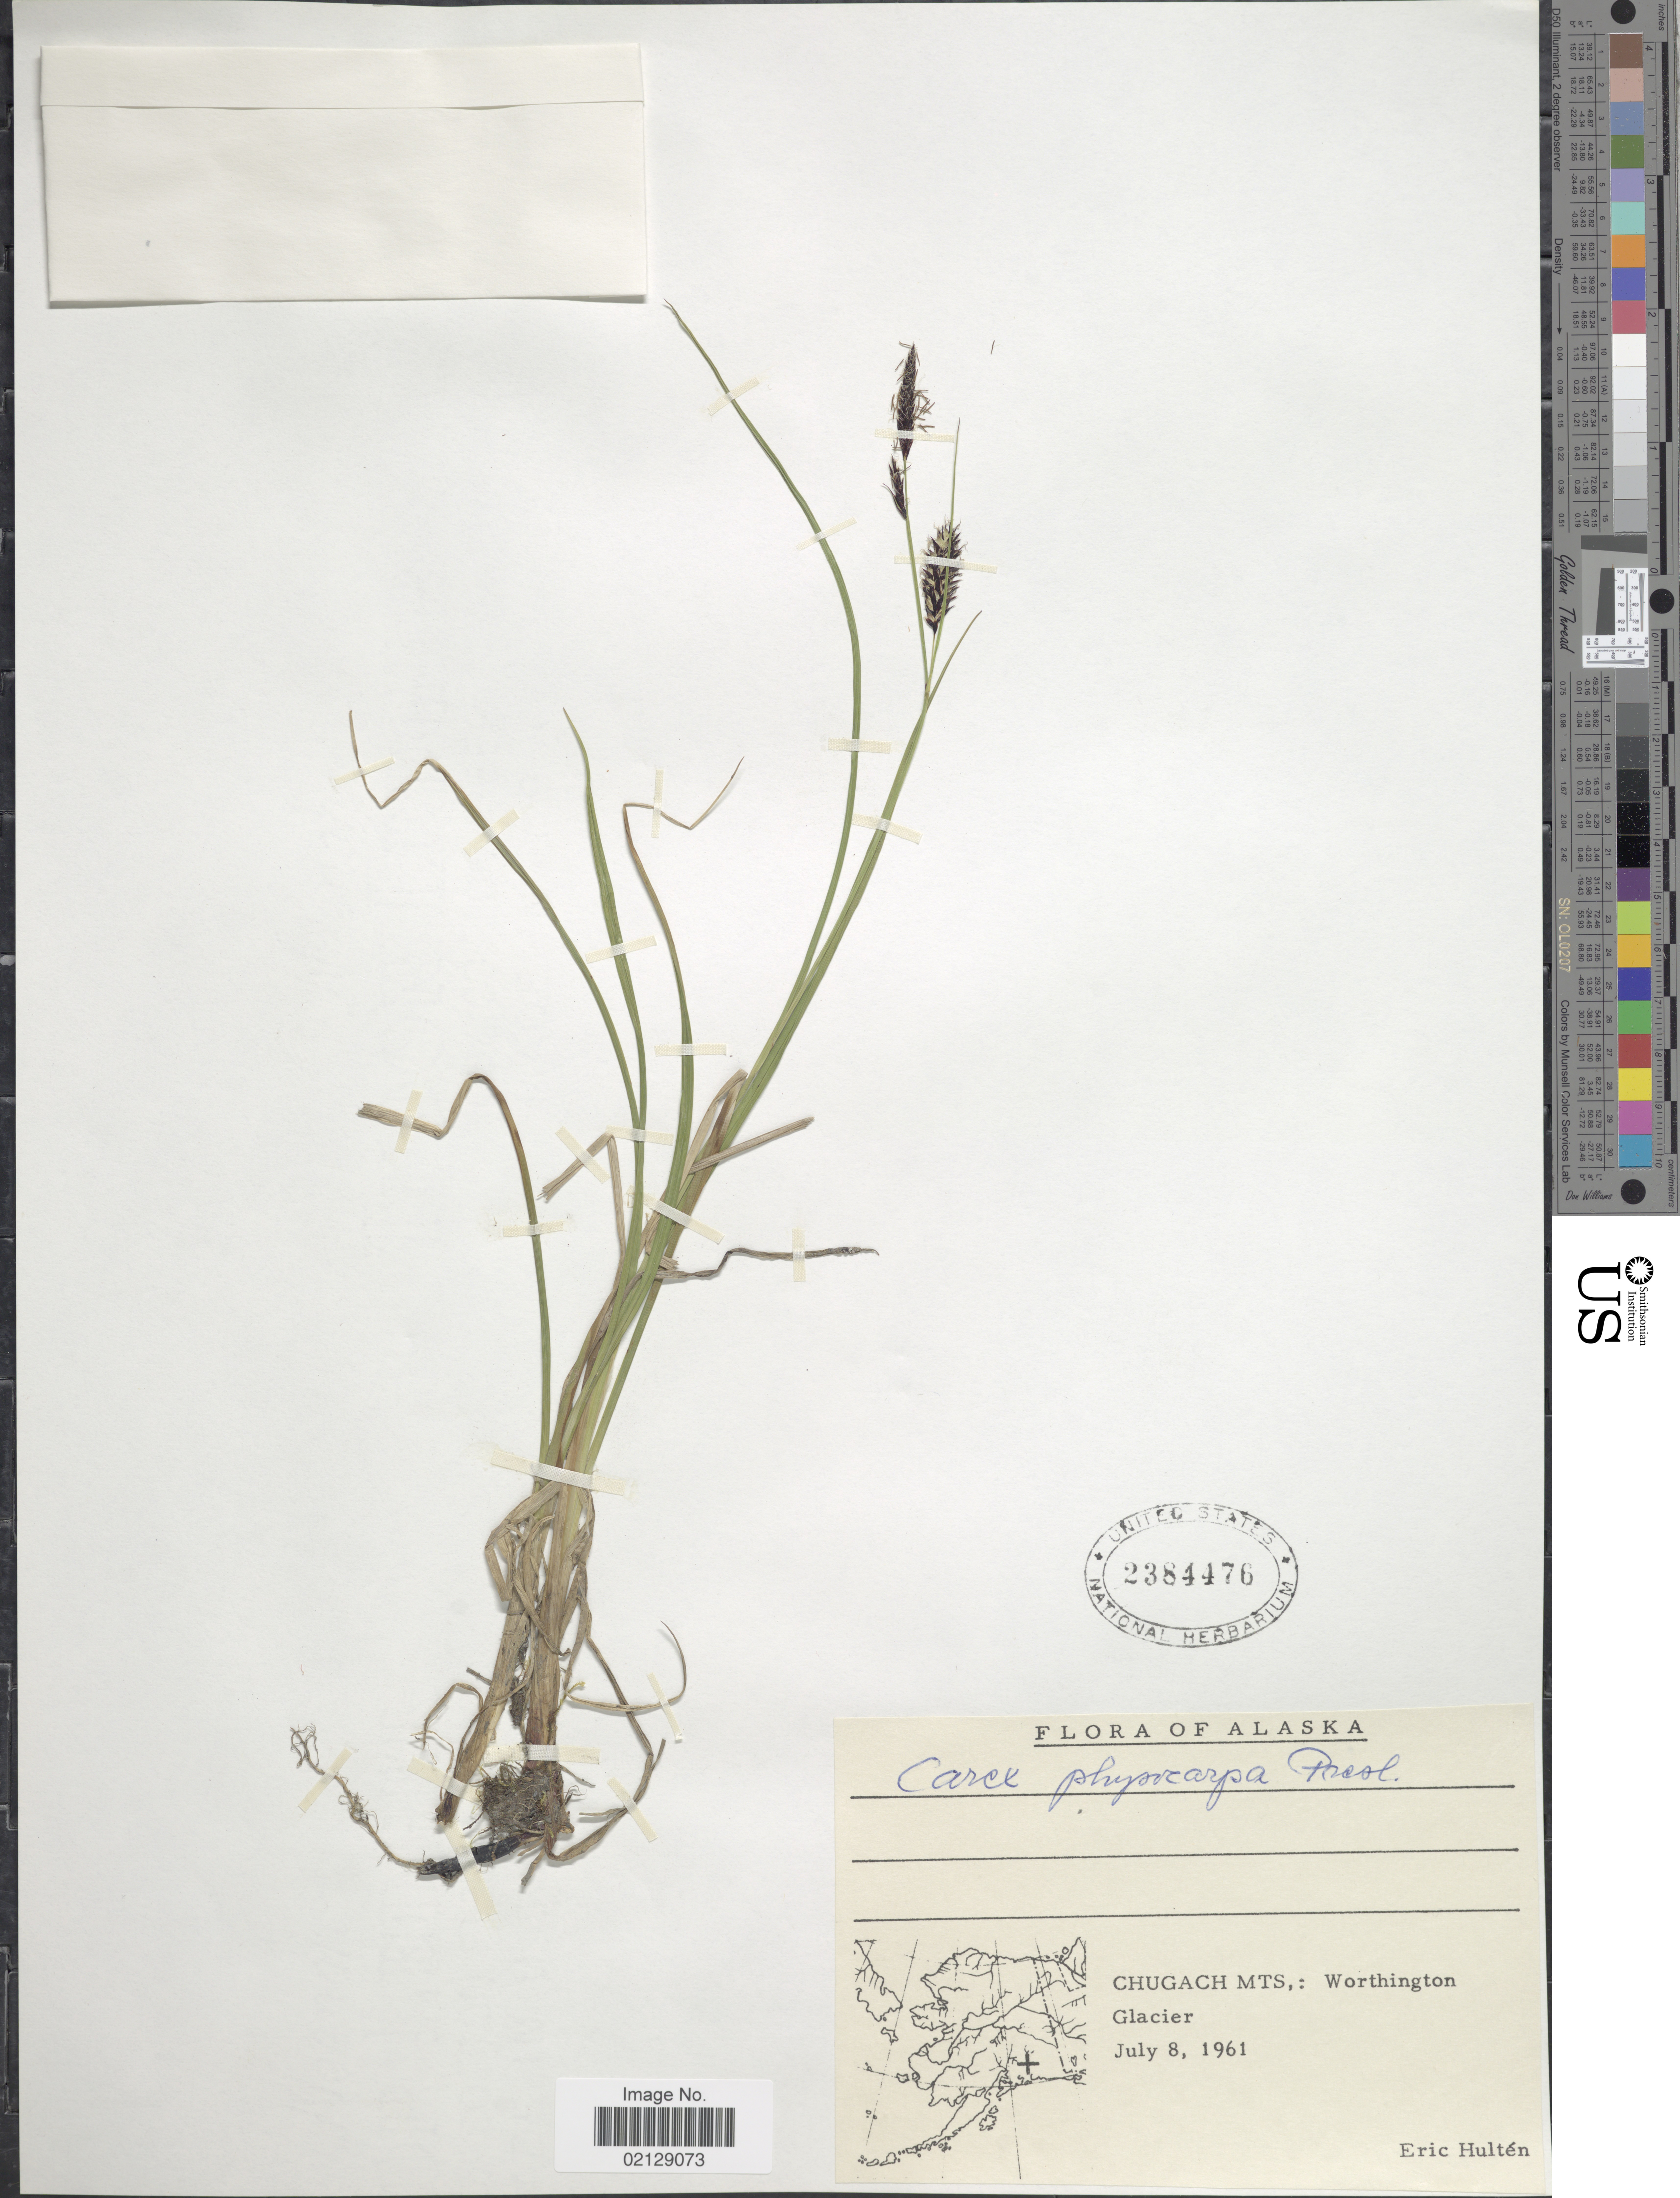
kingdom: Plantae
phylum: Tracheophyta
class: Liliopsida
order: Poales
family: Cyperaceae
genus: Carex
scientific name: Carex saxatilis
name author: L.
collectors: E. G. Hultén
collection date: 1961-07-08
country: United States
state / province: Alaska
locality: Chugach Mts.: Worthington Glacier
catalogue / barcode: US 2384476